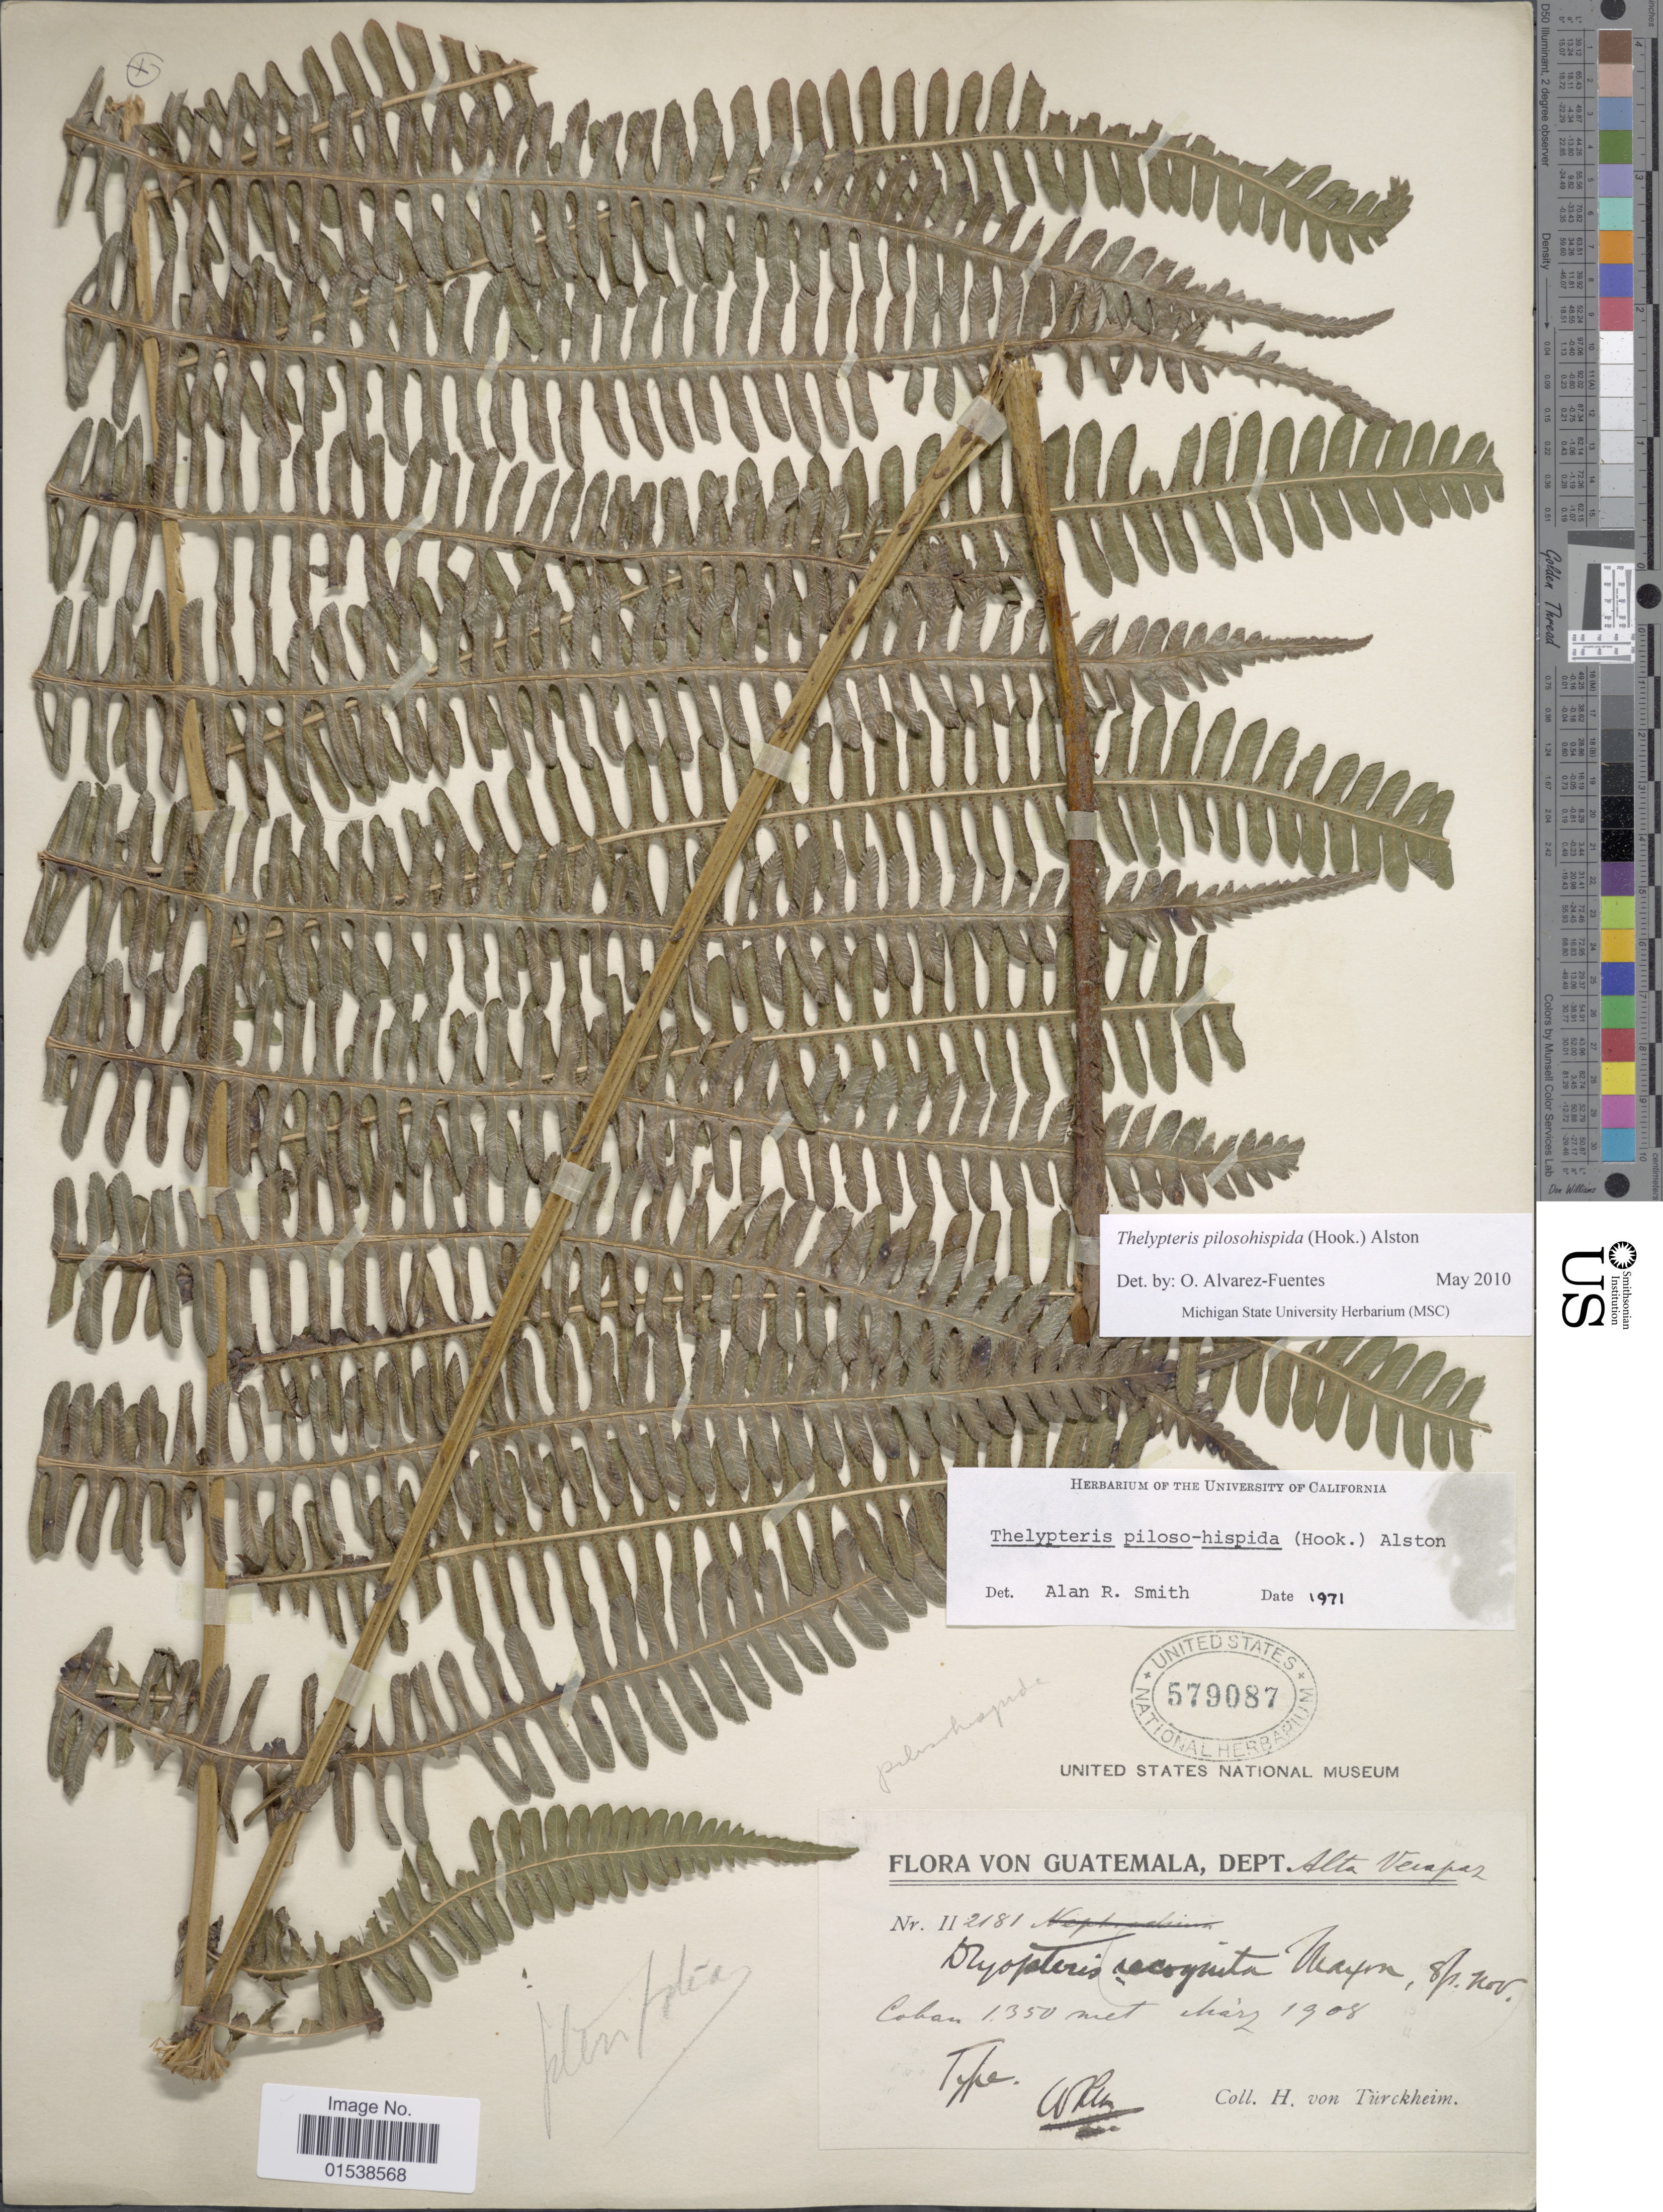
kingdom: Plantae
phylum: Tracheophyta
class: Polypodiopsida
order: Polypodiales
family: Thelypteridaceae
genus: Amauropelta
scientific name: Amauropelta pilosohispida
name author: (Hook.) A.R. Sm.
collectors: H. von Türckheim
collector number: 11 2181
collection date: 1908-03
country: Guatemala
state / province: Alta Verapaz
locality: Dept. Alta Verapaz, Coban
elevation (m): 1350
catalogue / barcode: US 579087